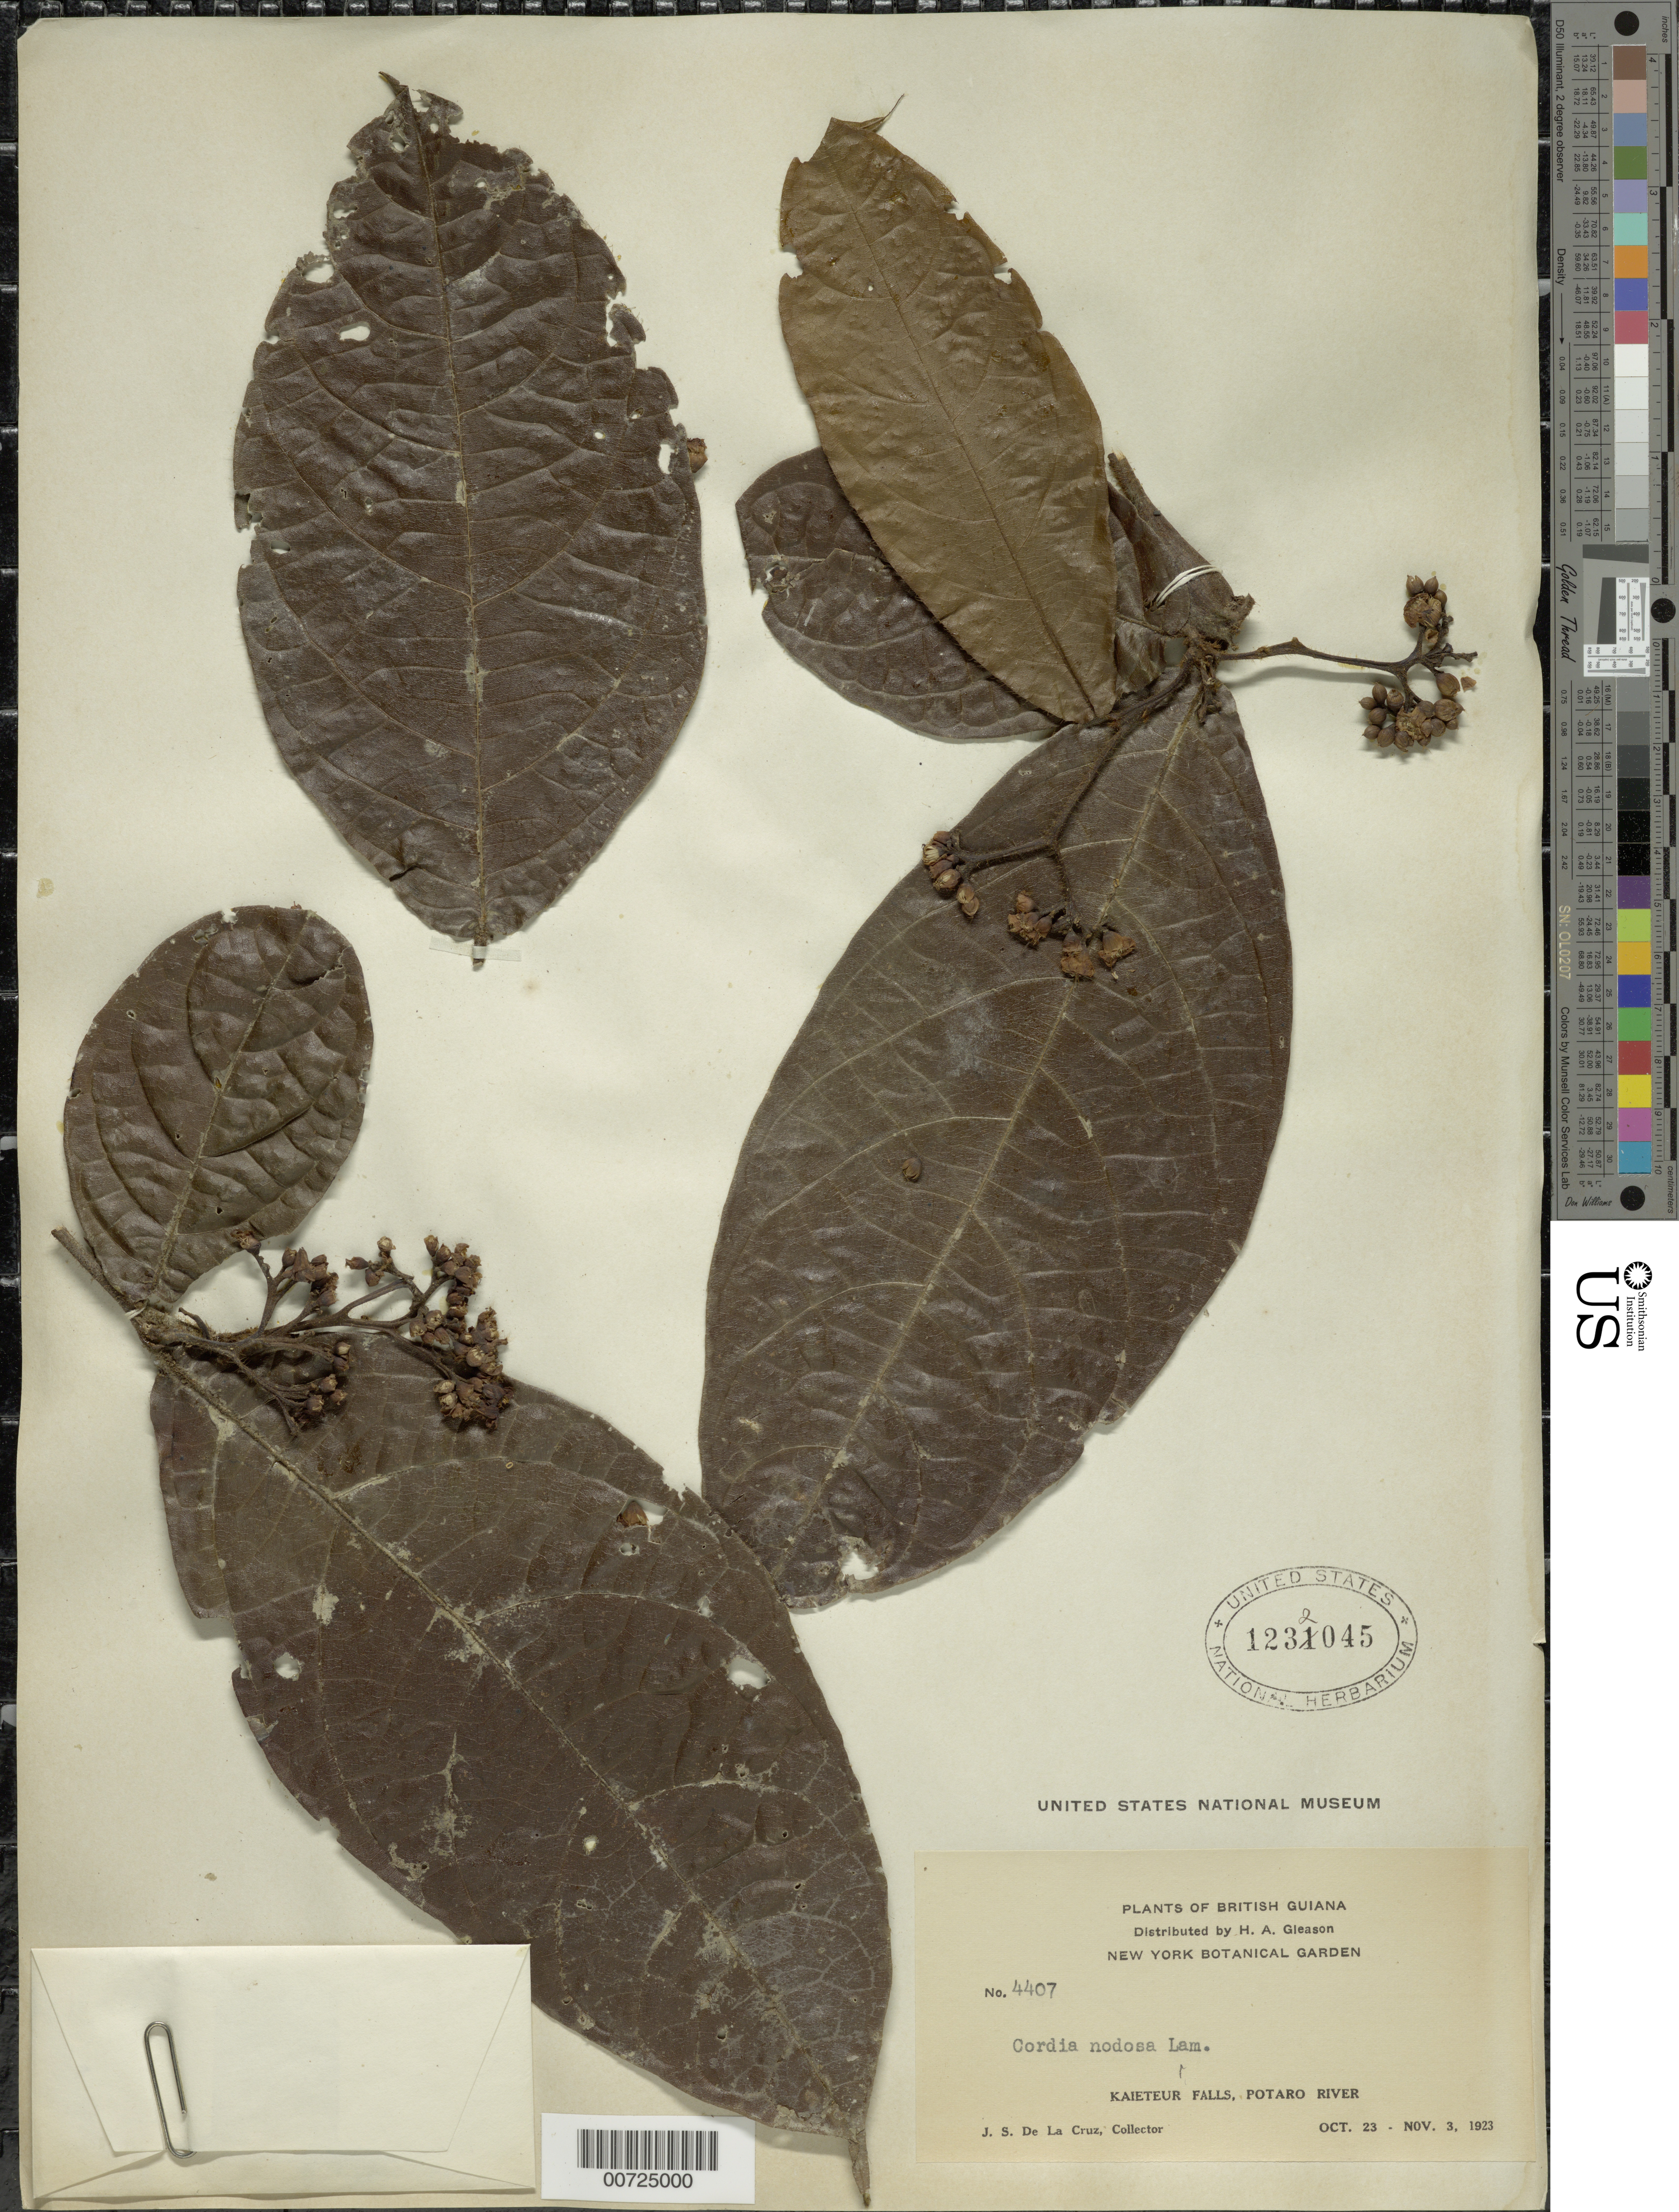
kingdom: Plantae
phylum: Tracheophyta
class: Magnoliopsida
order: Boraginales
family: Cordiaceae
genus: Cordia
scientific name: Cordia nodosa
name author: Lam.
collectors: J. S. de la Cruz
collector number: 4407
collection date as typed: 23-Oct-23 to 3-Nov-23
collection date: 1923-10-23/1923-11-03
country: Guyana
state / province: Potaro-Siparuni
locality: Kaieteur Falls, Potaro R.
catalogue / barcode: US 1232045